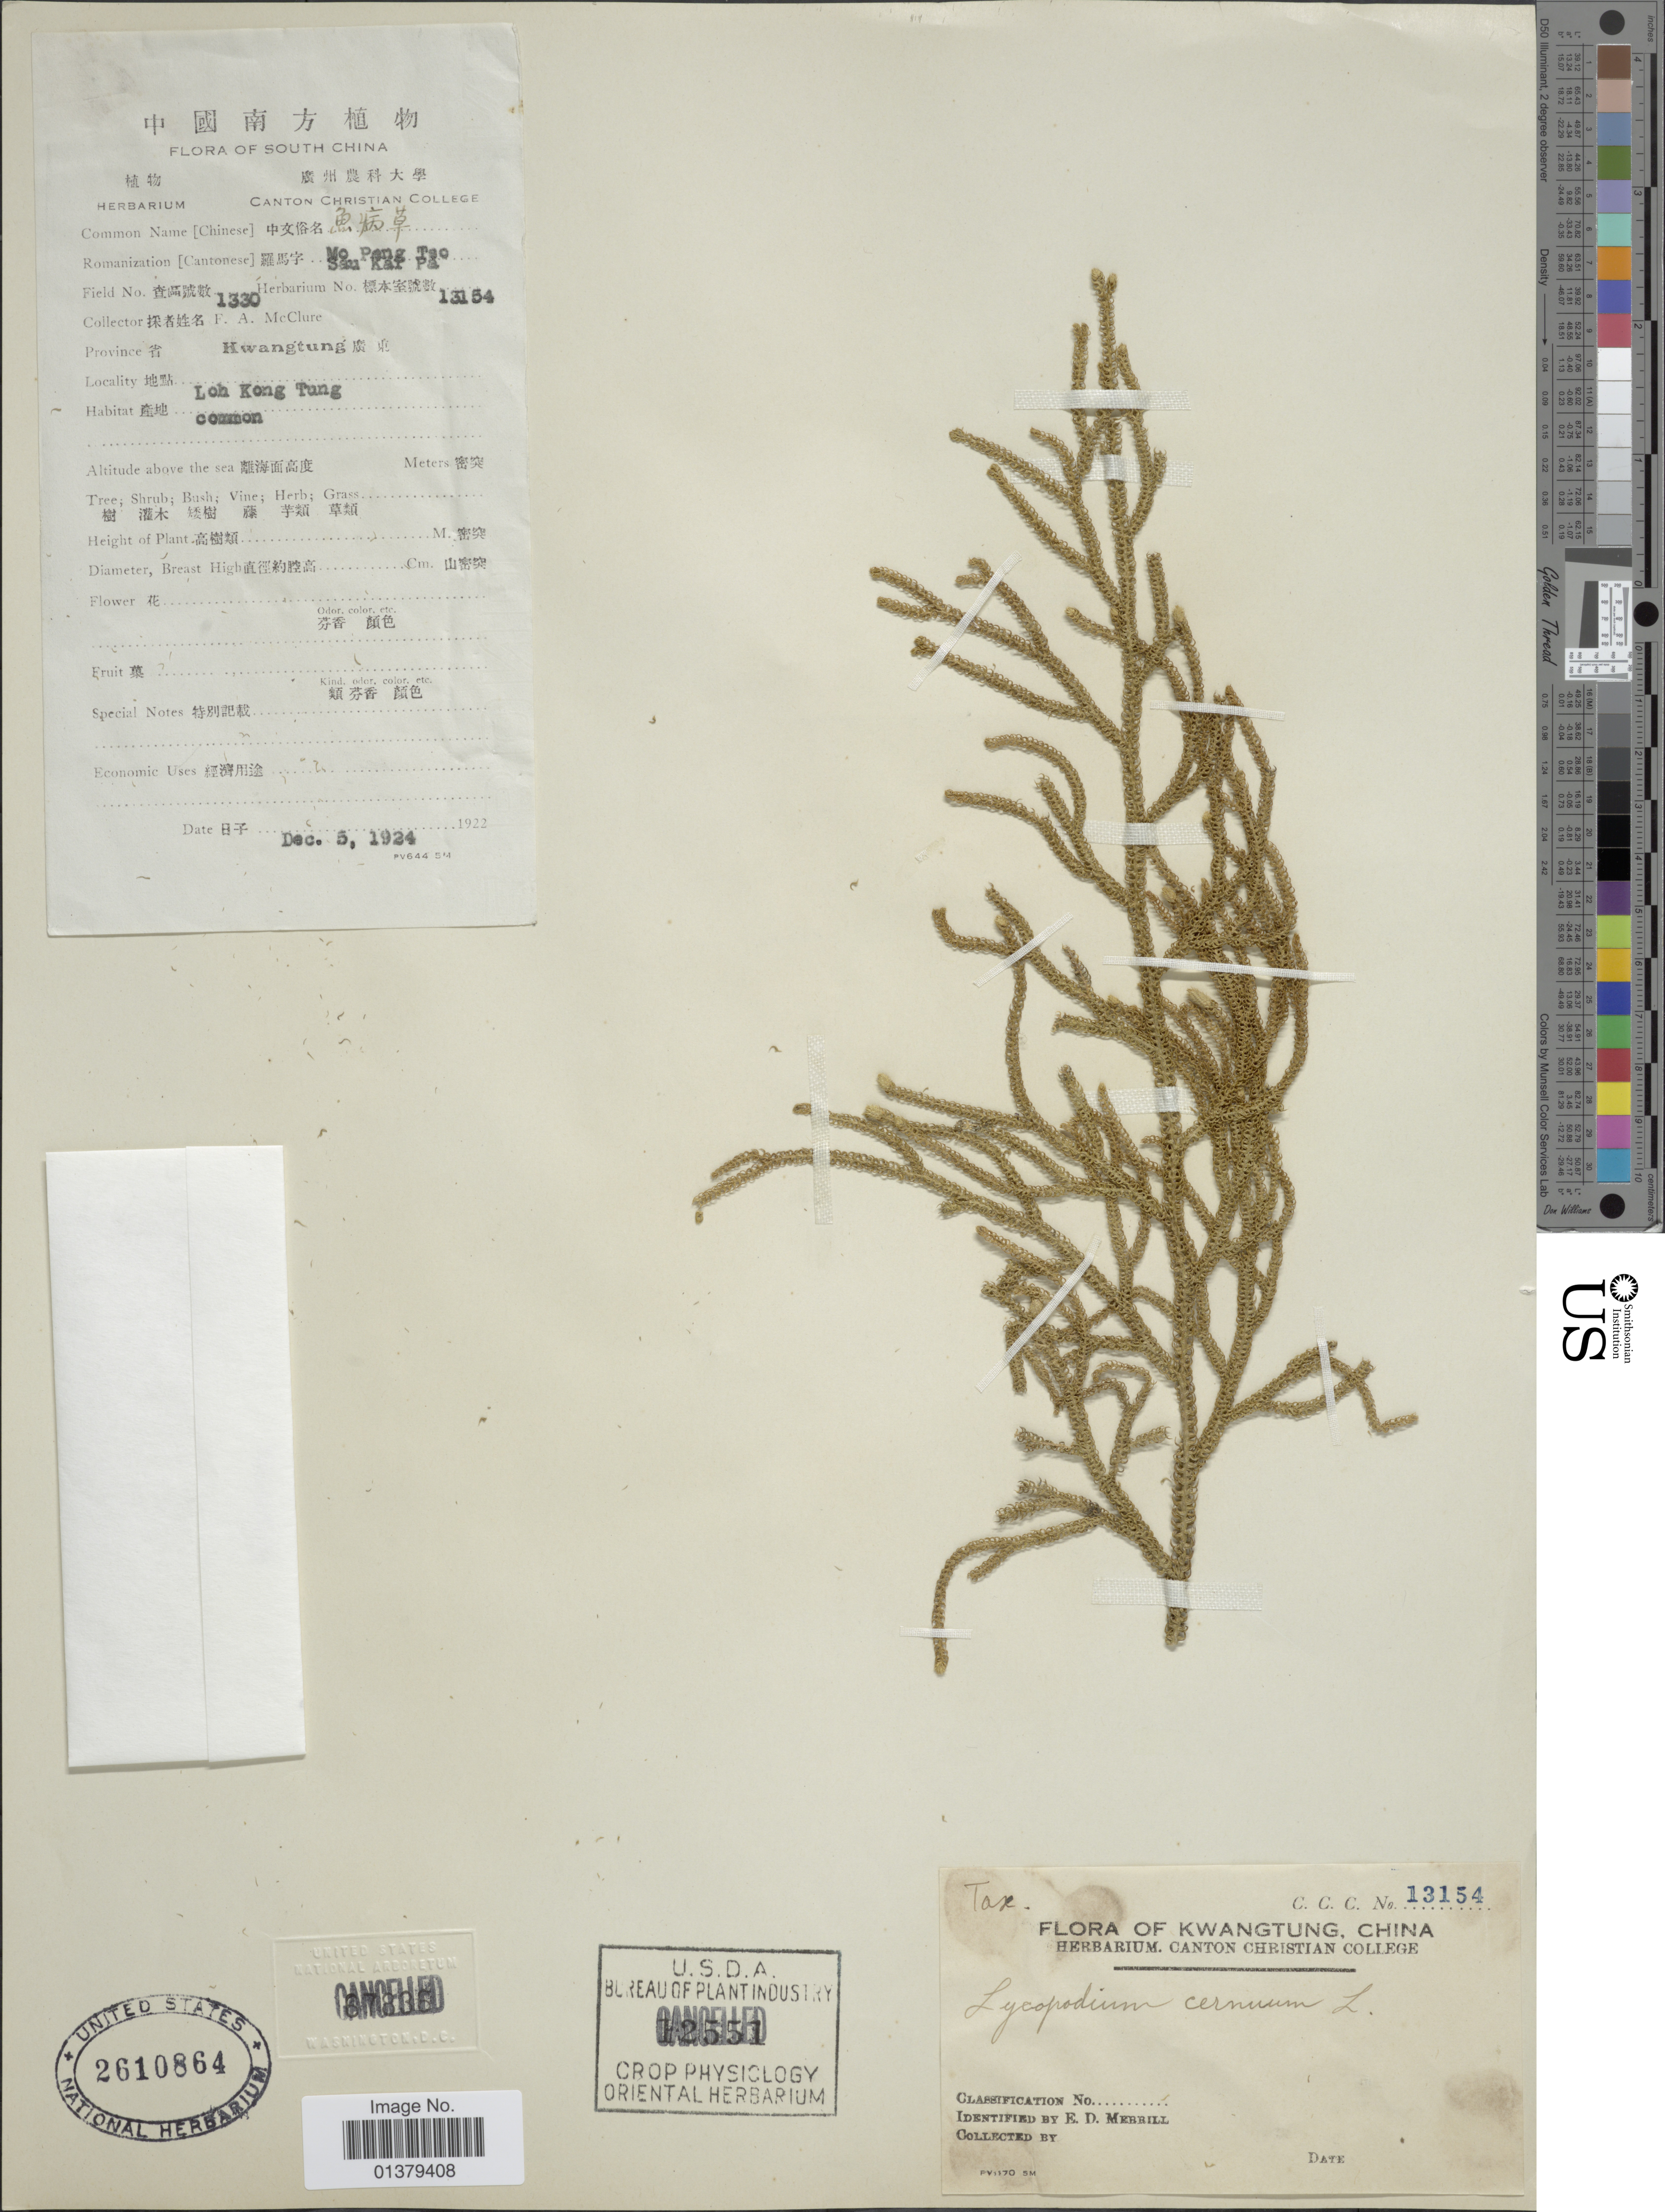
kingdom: Plantae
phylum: Tracheophyta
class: Lycopodiopsida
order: Lycopodiales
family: Lycopodiaceae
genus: Palhinhaea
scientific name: Palhinhaea cernua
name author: (L.) Vasc. & Franco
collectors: F. A. McClure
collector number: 1330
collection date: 1924-12-05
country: China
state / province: Guangdong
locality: South China, kwangtung, Loh Kong Tung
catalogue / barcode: US 2610864